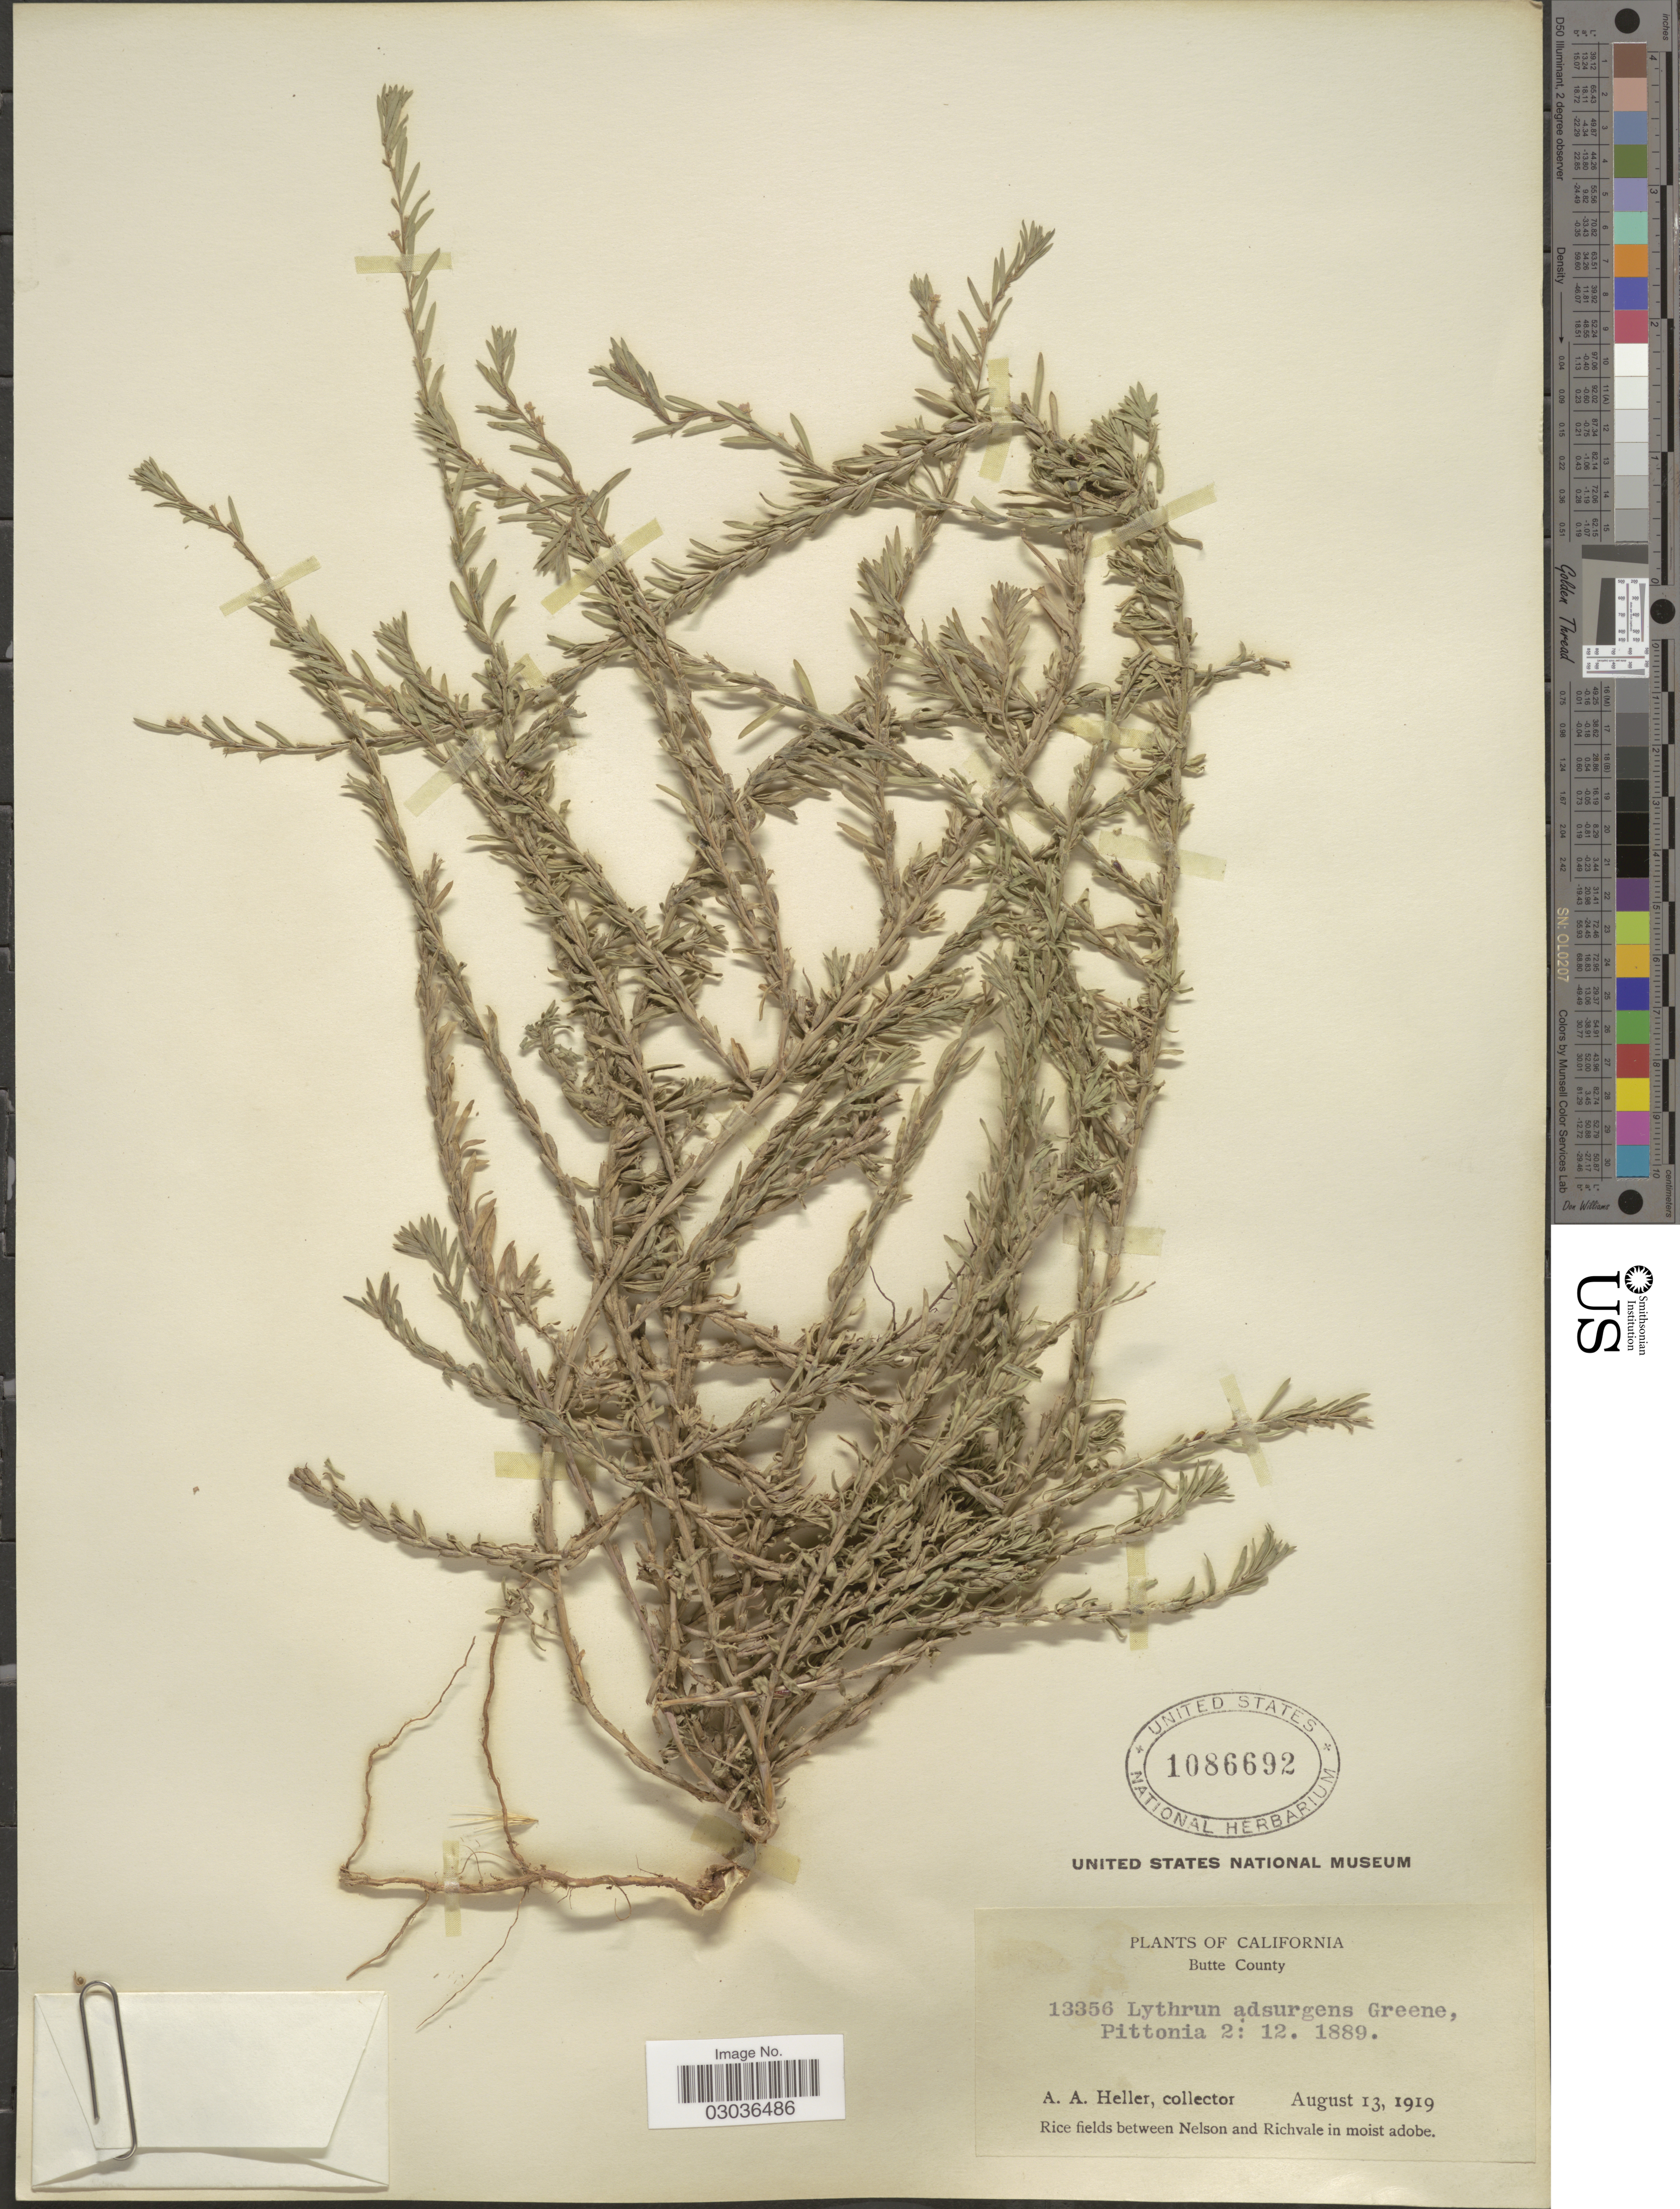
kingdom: Plantae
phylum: Tracheophyta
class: Magnoliopsida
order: Myrtales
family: Lythraceae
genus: Lythrum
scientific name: Lythrum adsurgens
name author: Greene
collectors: A. A. Heller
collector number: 13356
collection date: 1919-08-13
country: United States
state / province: California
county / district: Butte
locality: Butte County. Rice fields between Nelson and Richvale in moist adobe.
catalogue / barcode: US 1086692